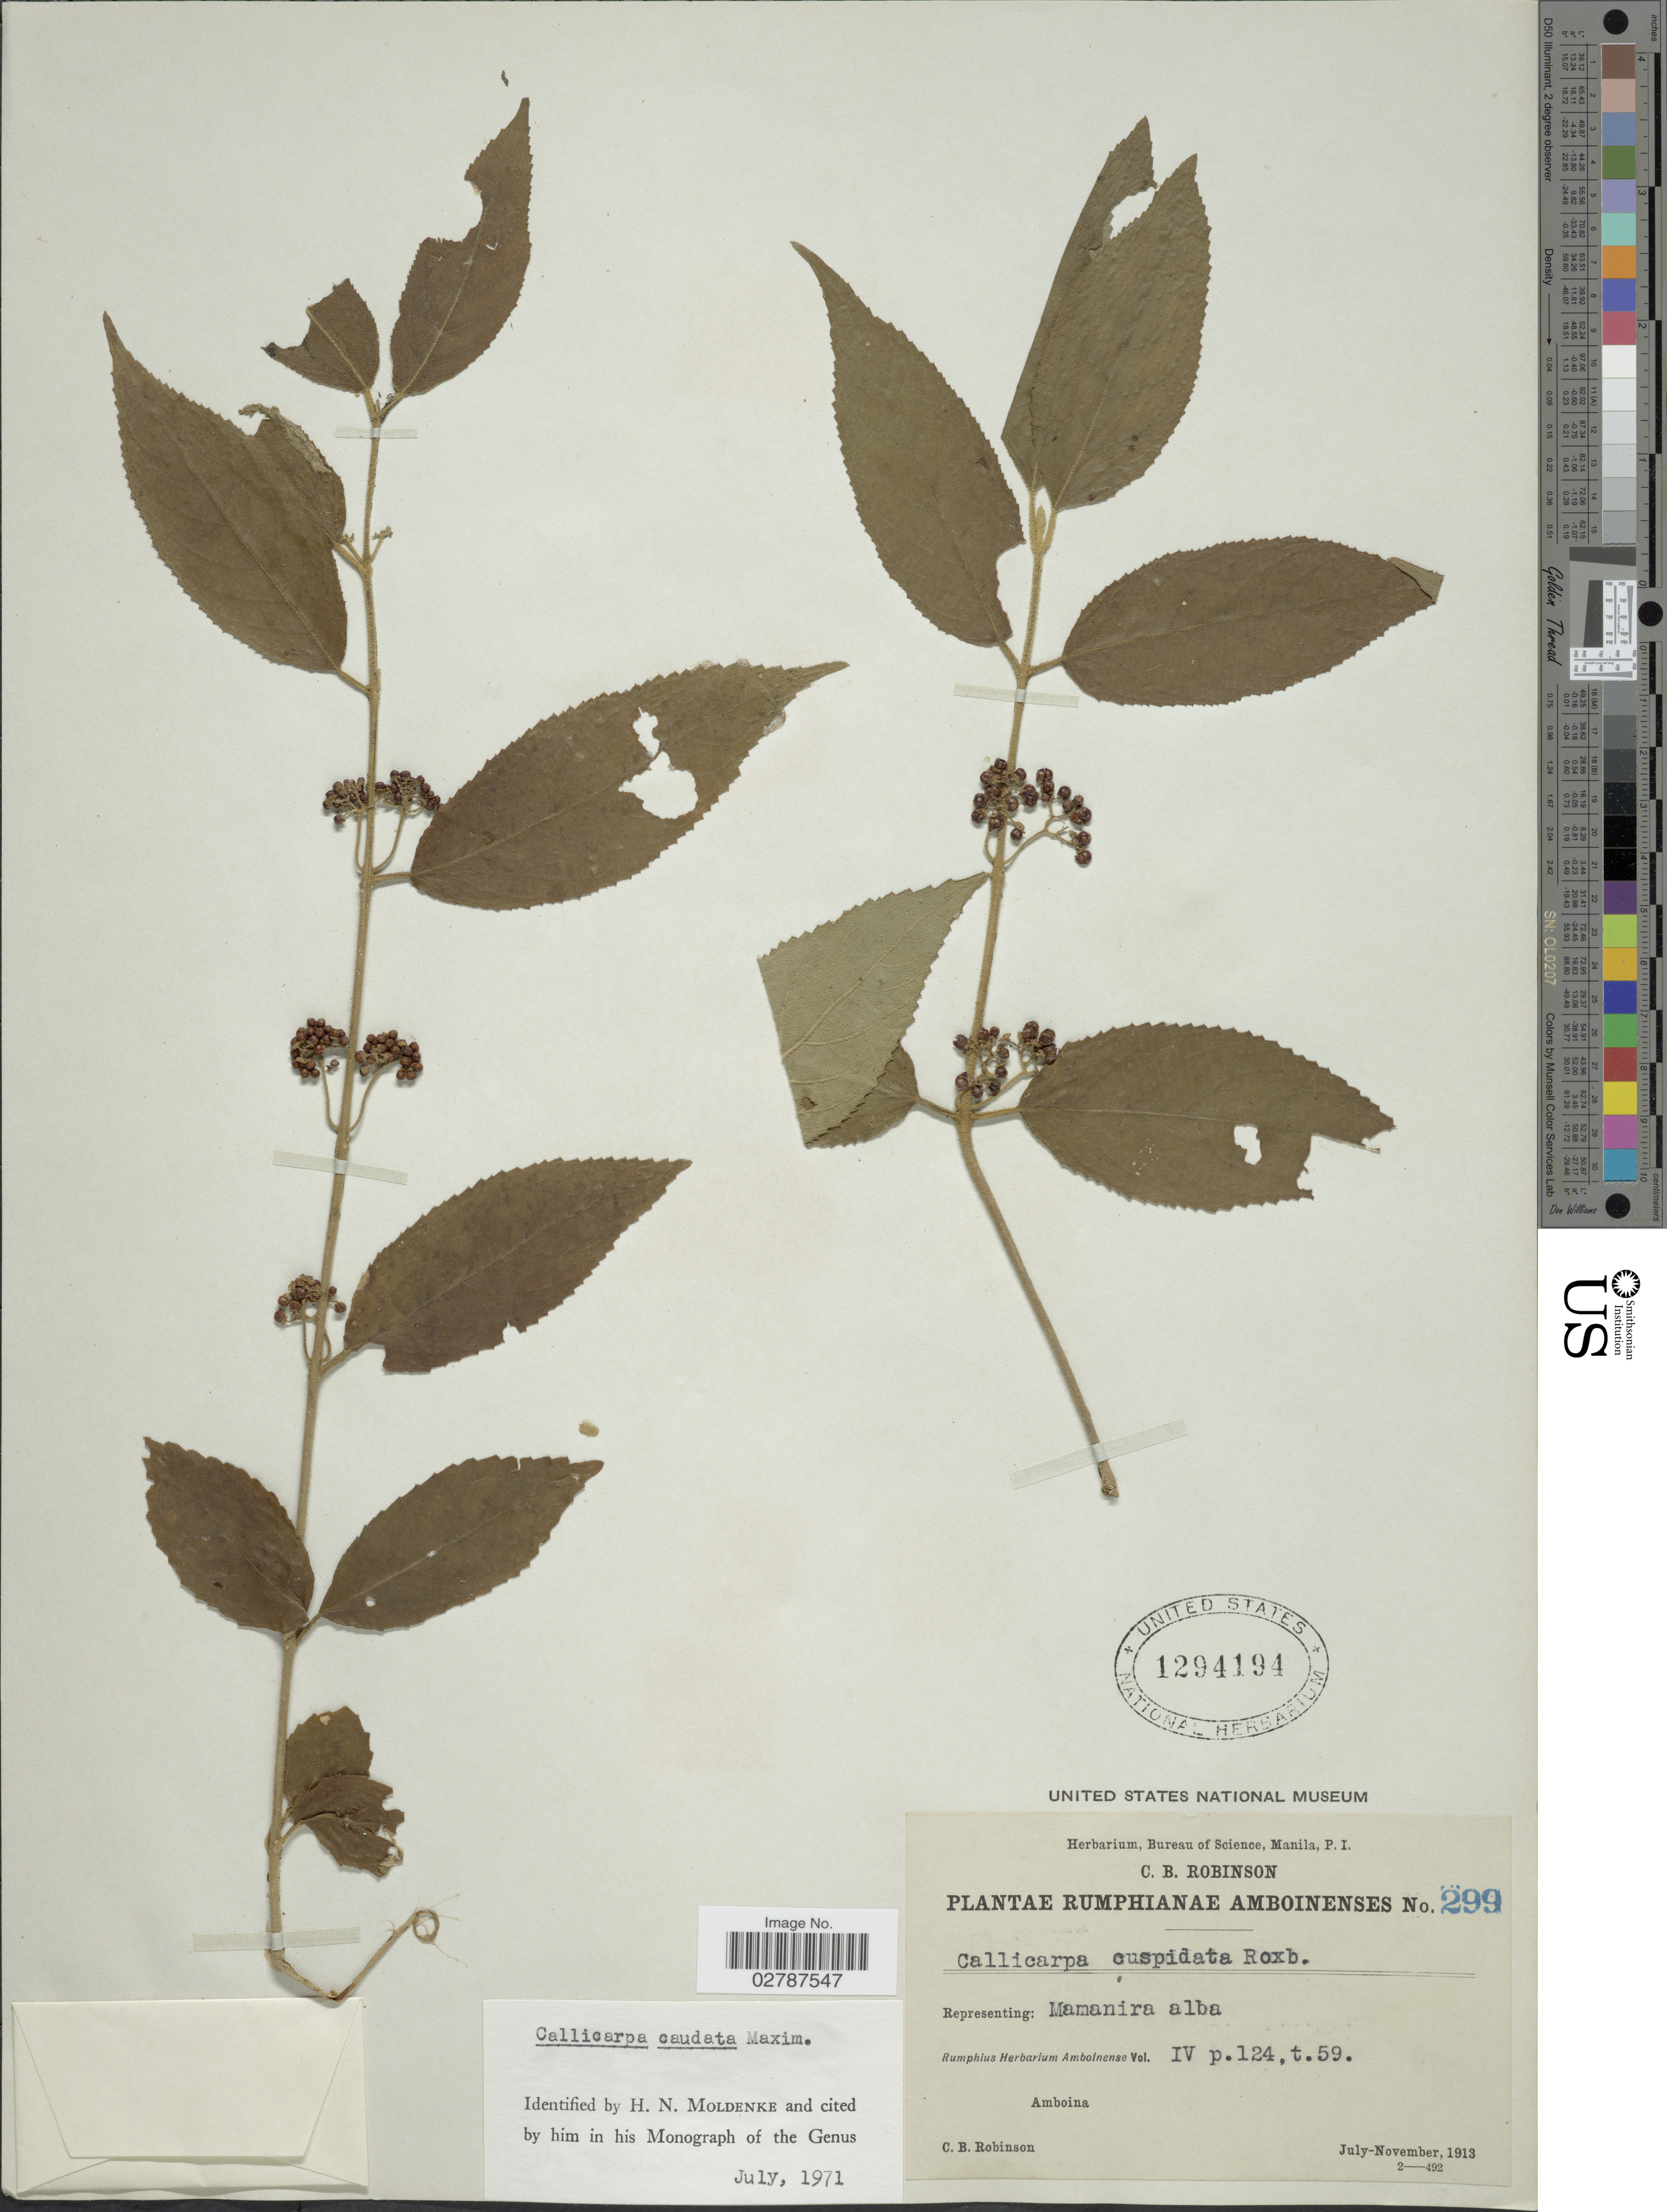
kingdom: Plantae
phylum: Tracheophyta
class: Magnoliopsida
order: Lamiales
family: Lamiaceae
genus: Callicarpa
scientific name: Callicarpa caudata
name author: Maxim.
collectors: C. Robinson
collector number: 299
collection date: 1913-07/1913-11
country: Indonesia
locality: Amboina.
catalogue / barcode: US 1294194